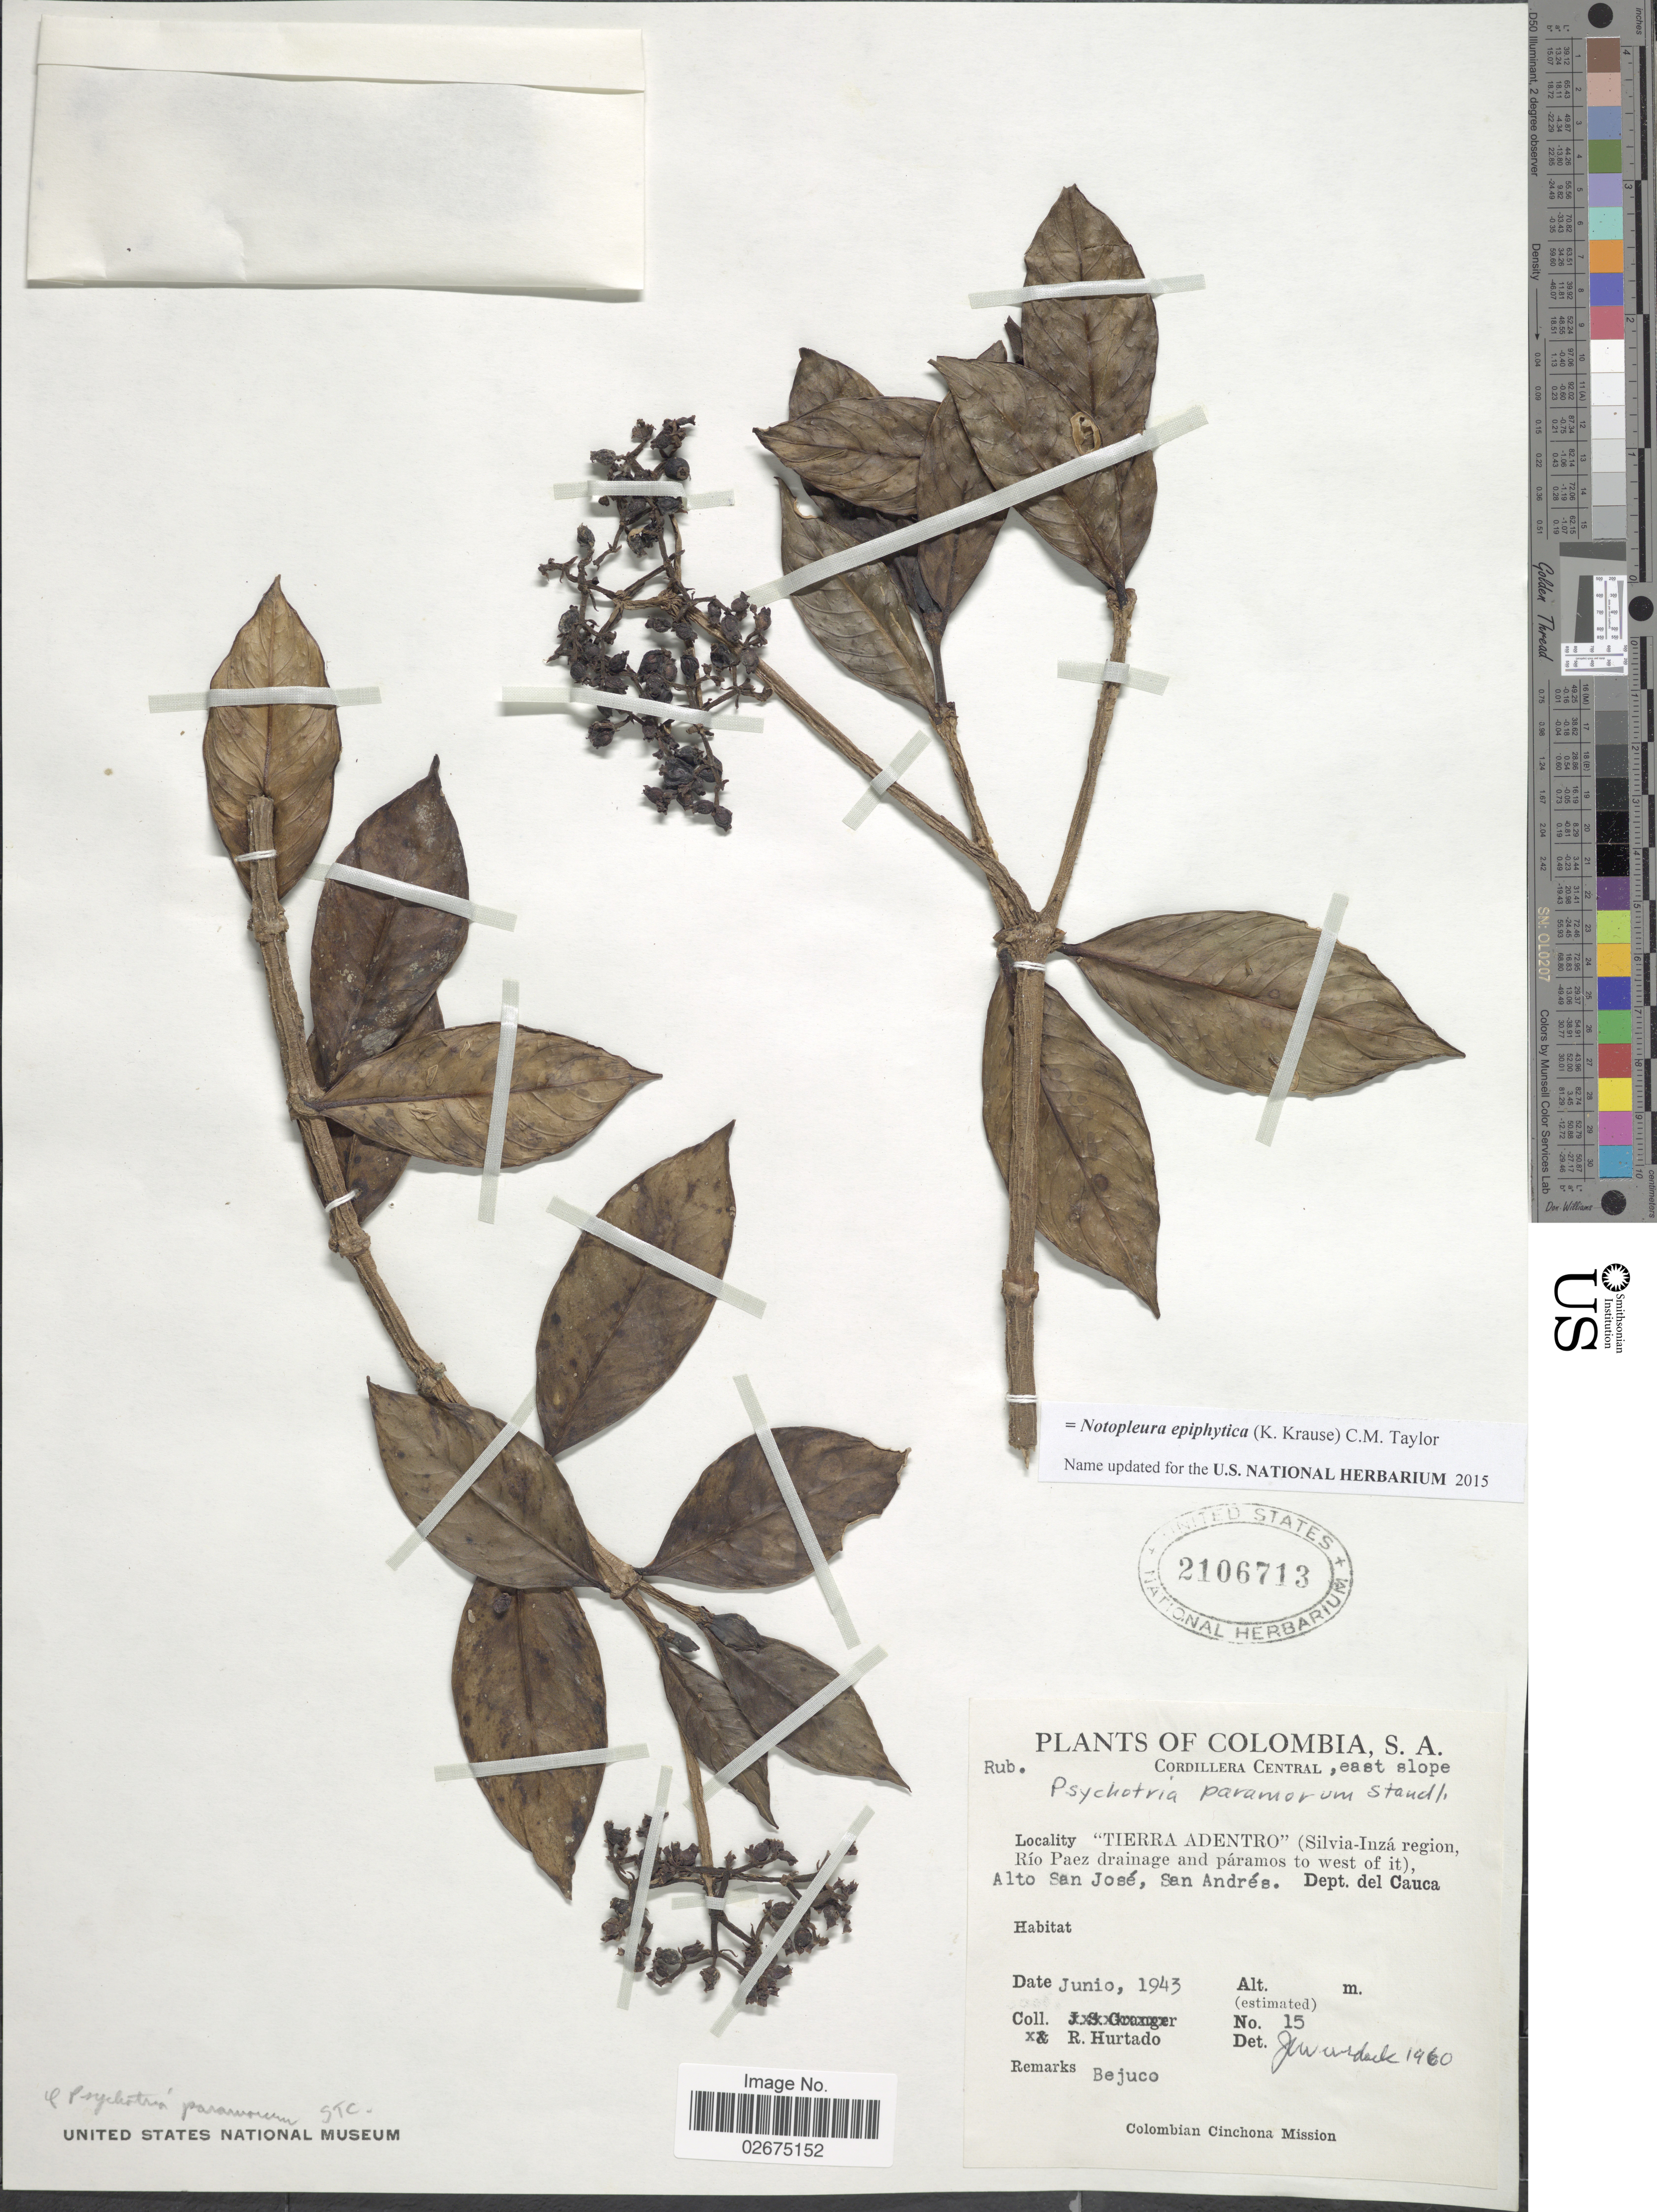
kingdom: Plantae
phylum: Tracheophyta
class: Magnoliopsida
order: Gentianales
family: Rubiaceae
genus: Notopleura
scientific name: Notopleura epiphytica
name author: (K. Krause) C.M. Taylor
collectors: R. Hurtado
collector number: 15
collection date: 1943-06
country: Colombia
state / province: Cauca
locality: Cordillera Central, east slope. "Tierra Adentro" (Silvia-Inza region, Rio Paez drainage and paramos to west of it), Alto San Jose, San Andres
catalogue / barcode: US 2106713